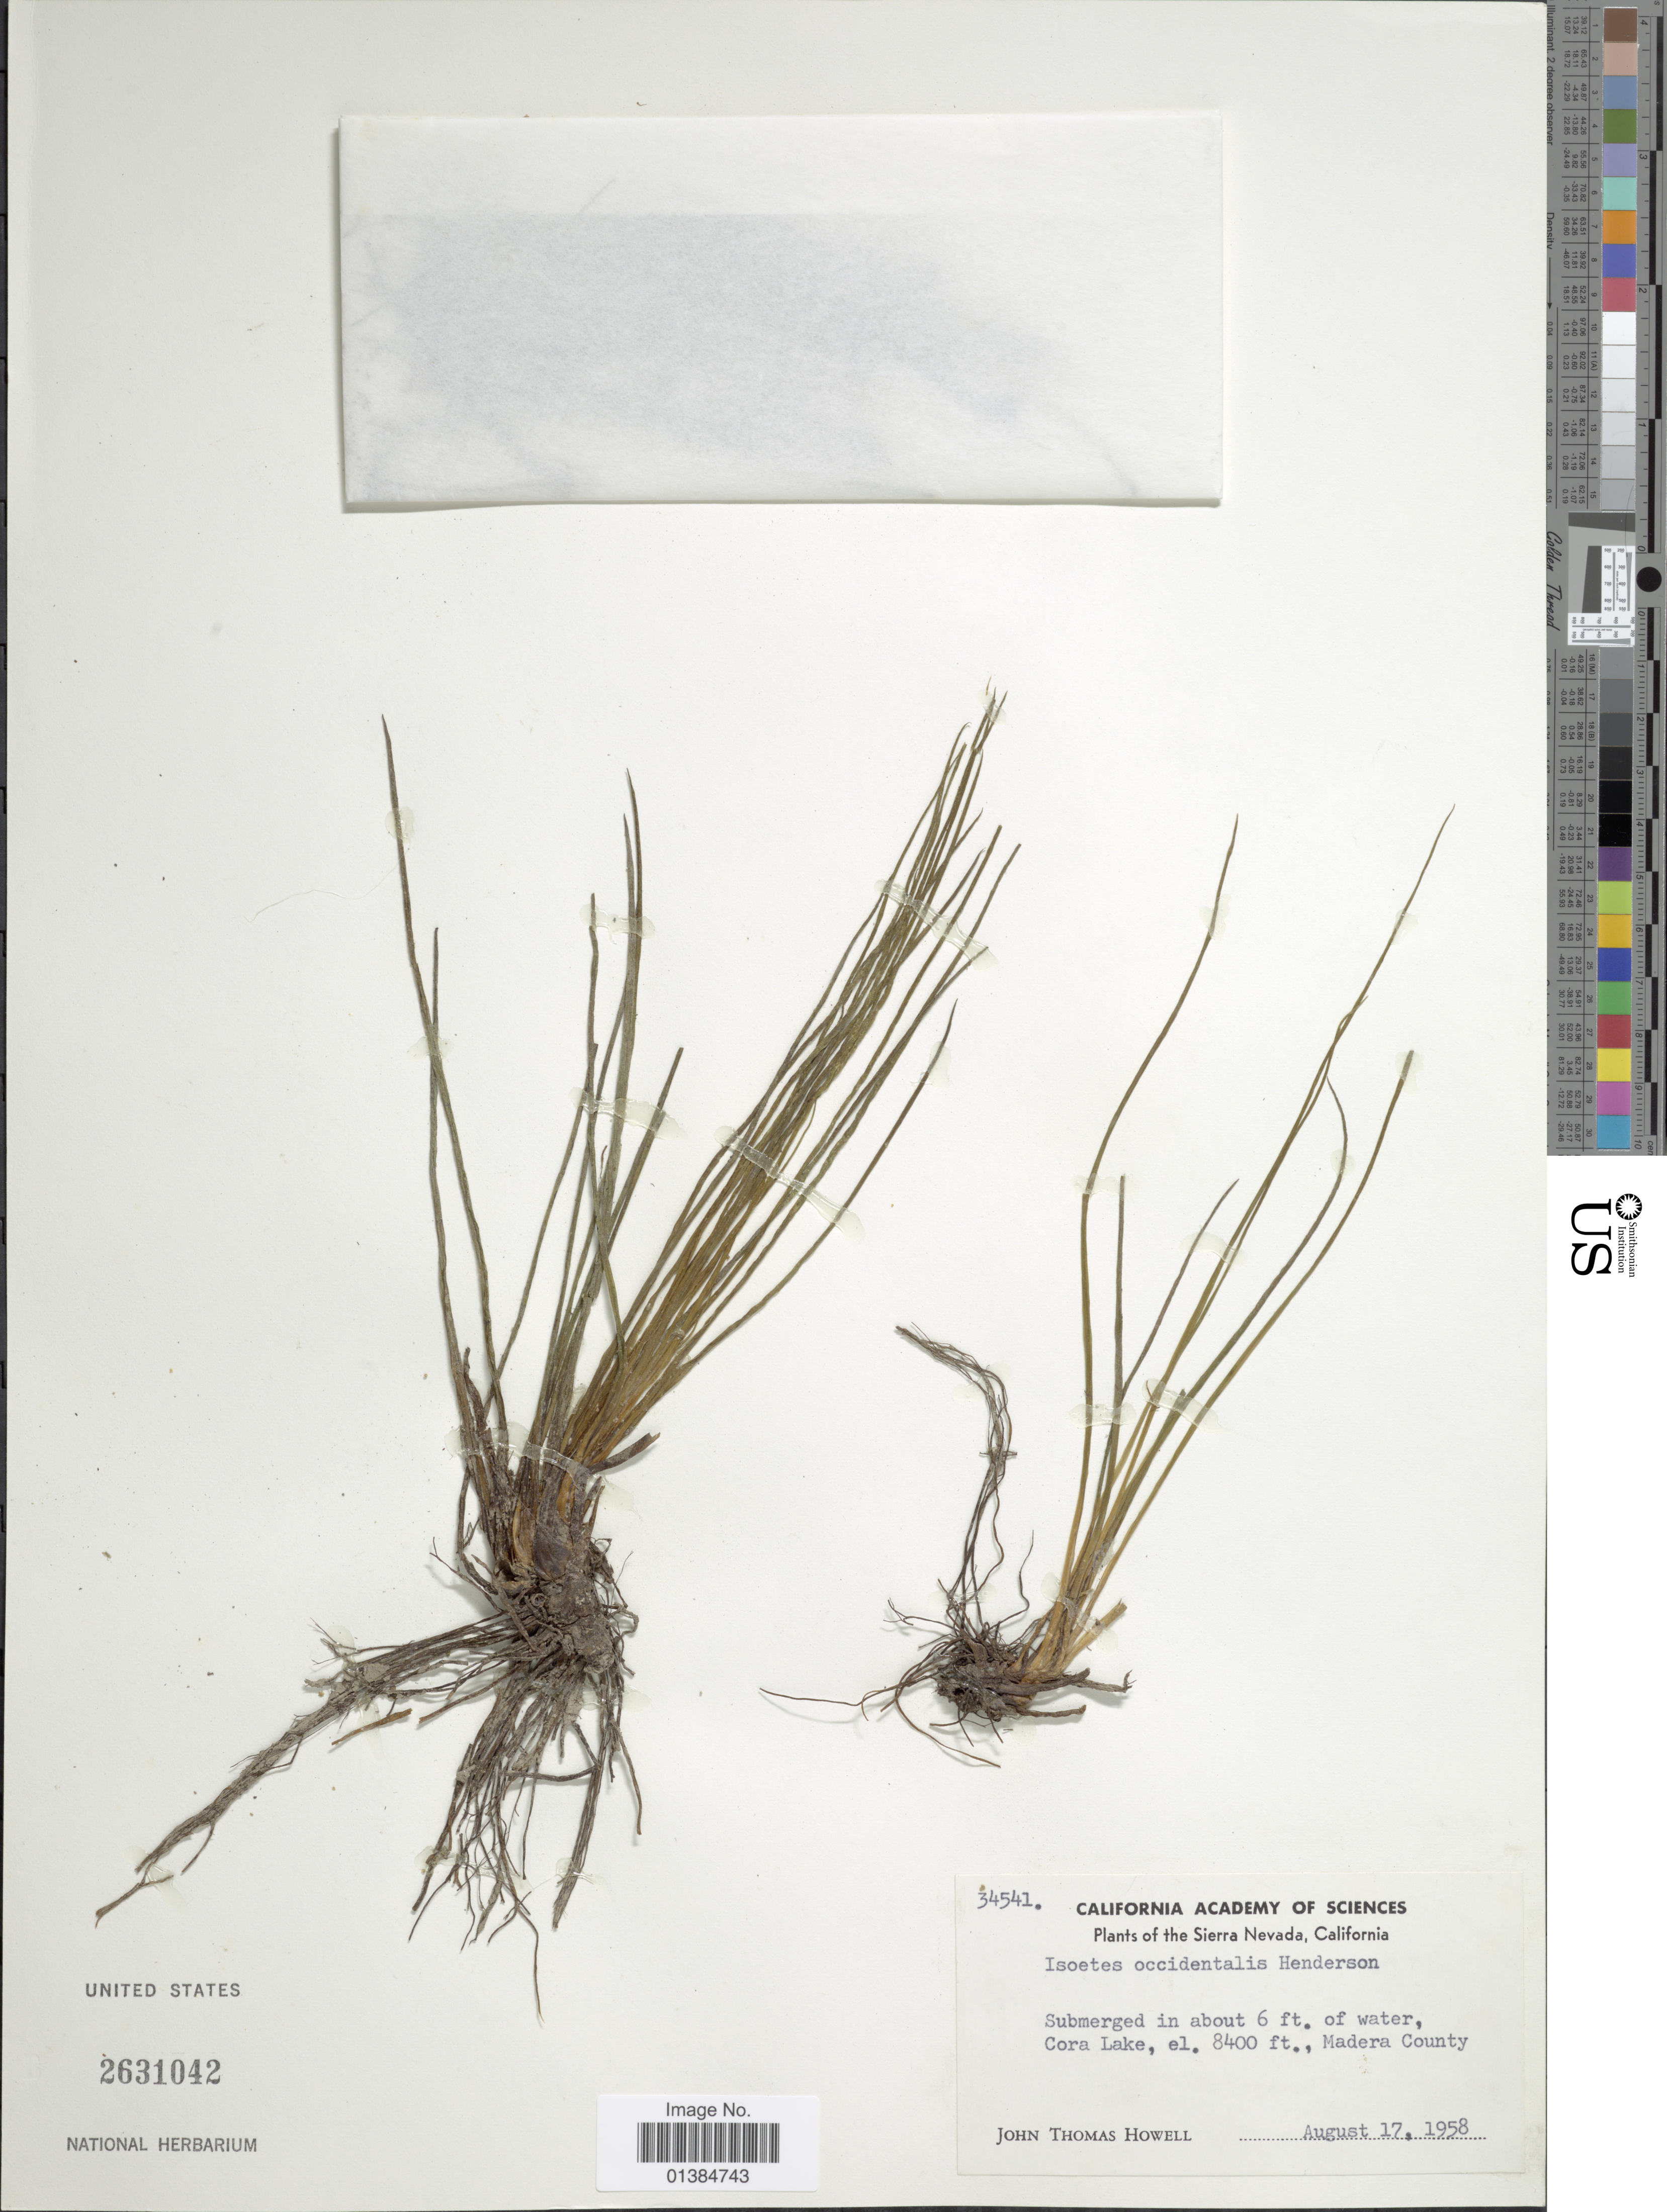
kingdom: Plantae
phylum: Tracheophyta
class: Lycopodiopsida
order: Isoetales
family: Isoetaceae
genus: Isoetes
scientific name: Isoetes occidentalis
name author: L.F. Hend.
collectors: J. T. Howell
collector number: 34541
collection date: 1958-08-17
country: United States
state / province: California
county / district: Madera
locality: Sierra Nevada. Cora Lake, Madera County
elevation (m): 2560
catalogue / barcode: US 2631042